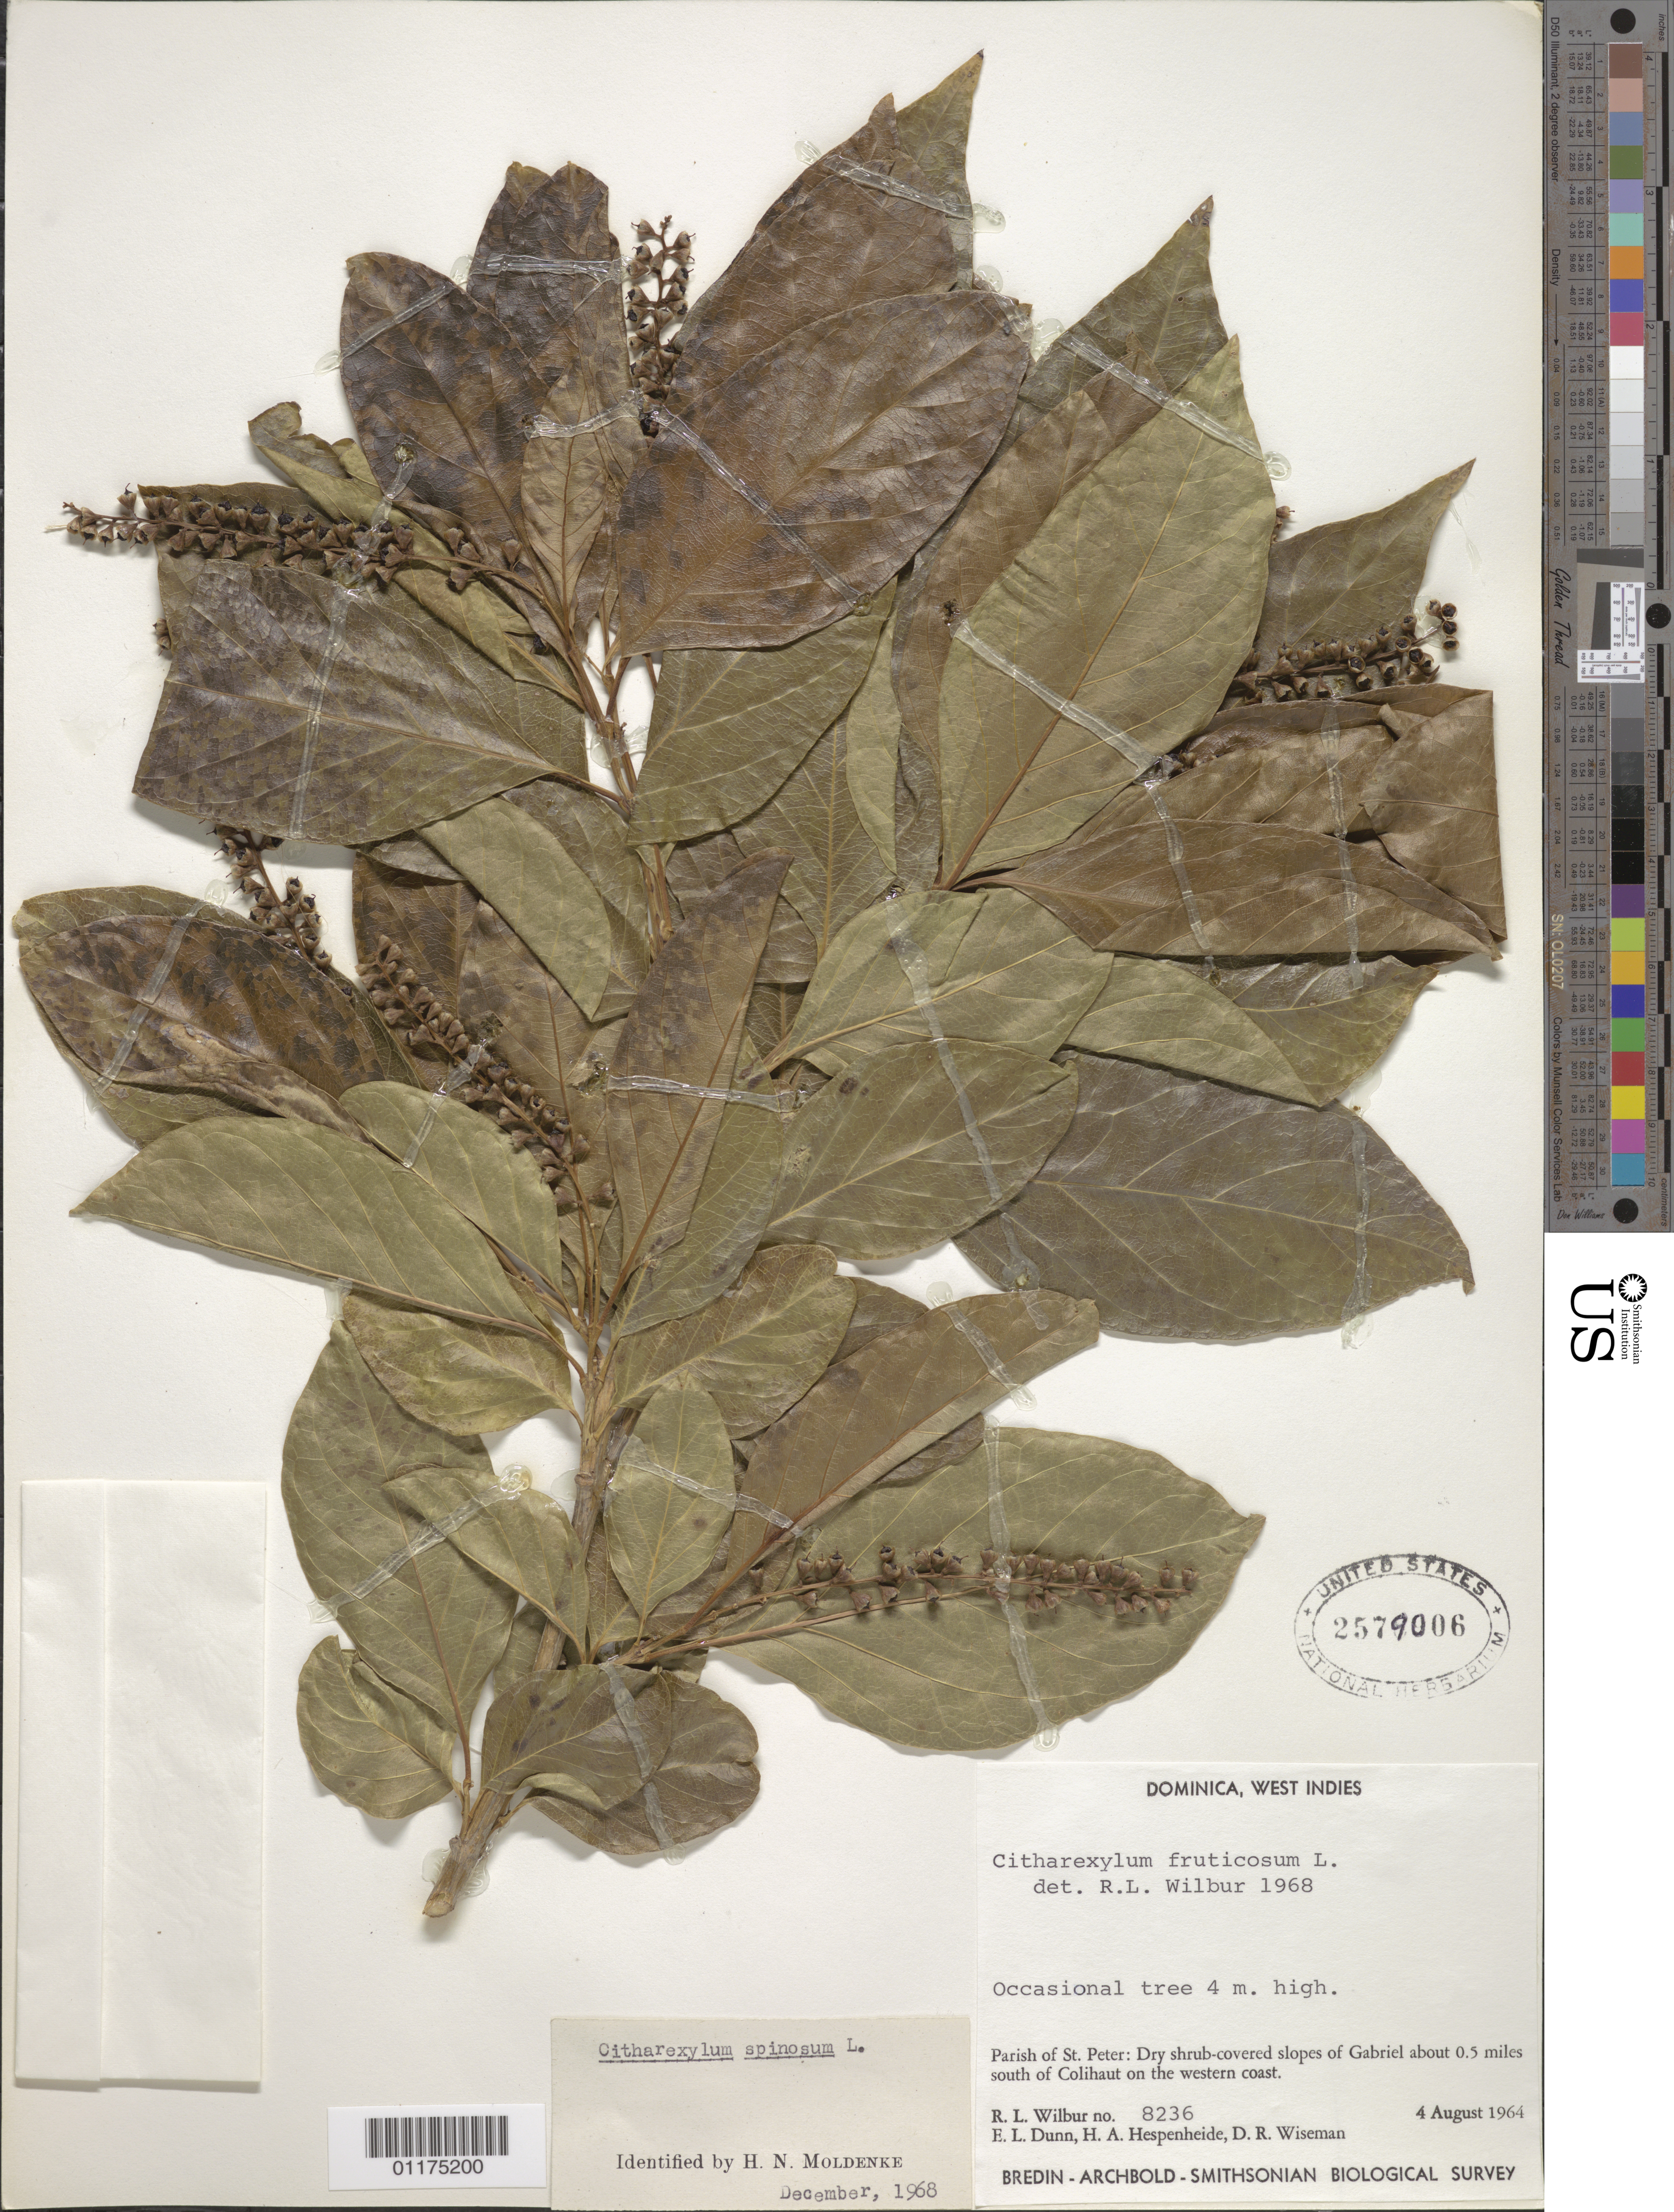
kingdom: Plantae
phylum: Tracheophyta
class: Magnoliopsida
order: Lamiales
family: Verbenaceae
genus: Citharexylum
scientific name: Citharexylum spinosum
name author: L.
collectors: R. L. Wilbur, E. Dunn, H. A. Hespenheide & D. R. Wiseman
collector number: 8236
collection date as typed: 04 Aug 1964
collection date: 1964-08-04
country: Dominica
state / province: St. Peter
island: Dominica I.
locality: Parish of St Peter: Dry shrub covered slopes of Gabriel about .5 miles S of colihaut on the western coast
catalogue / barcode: US 2579006